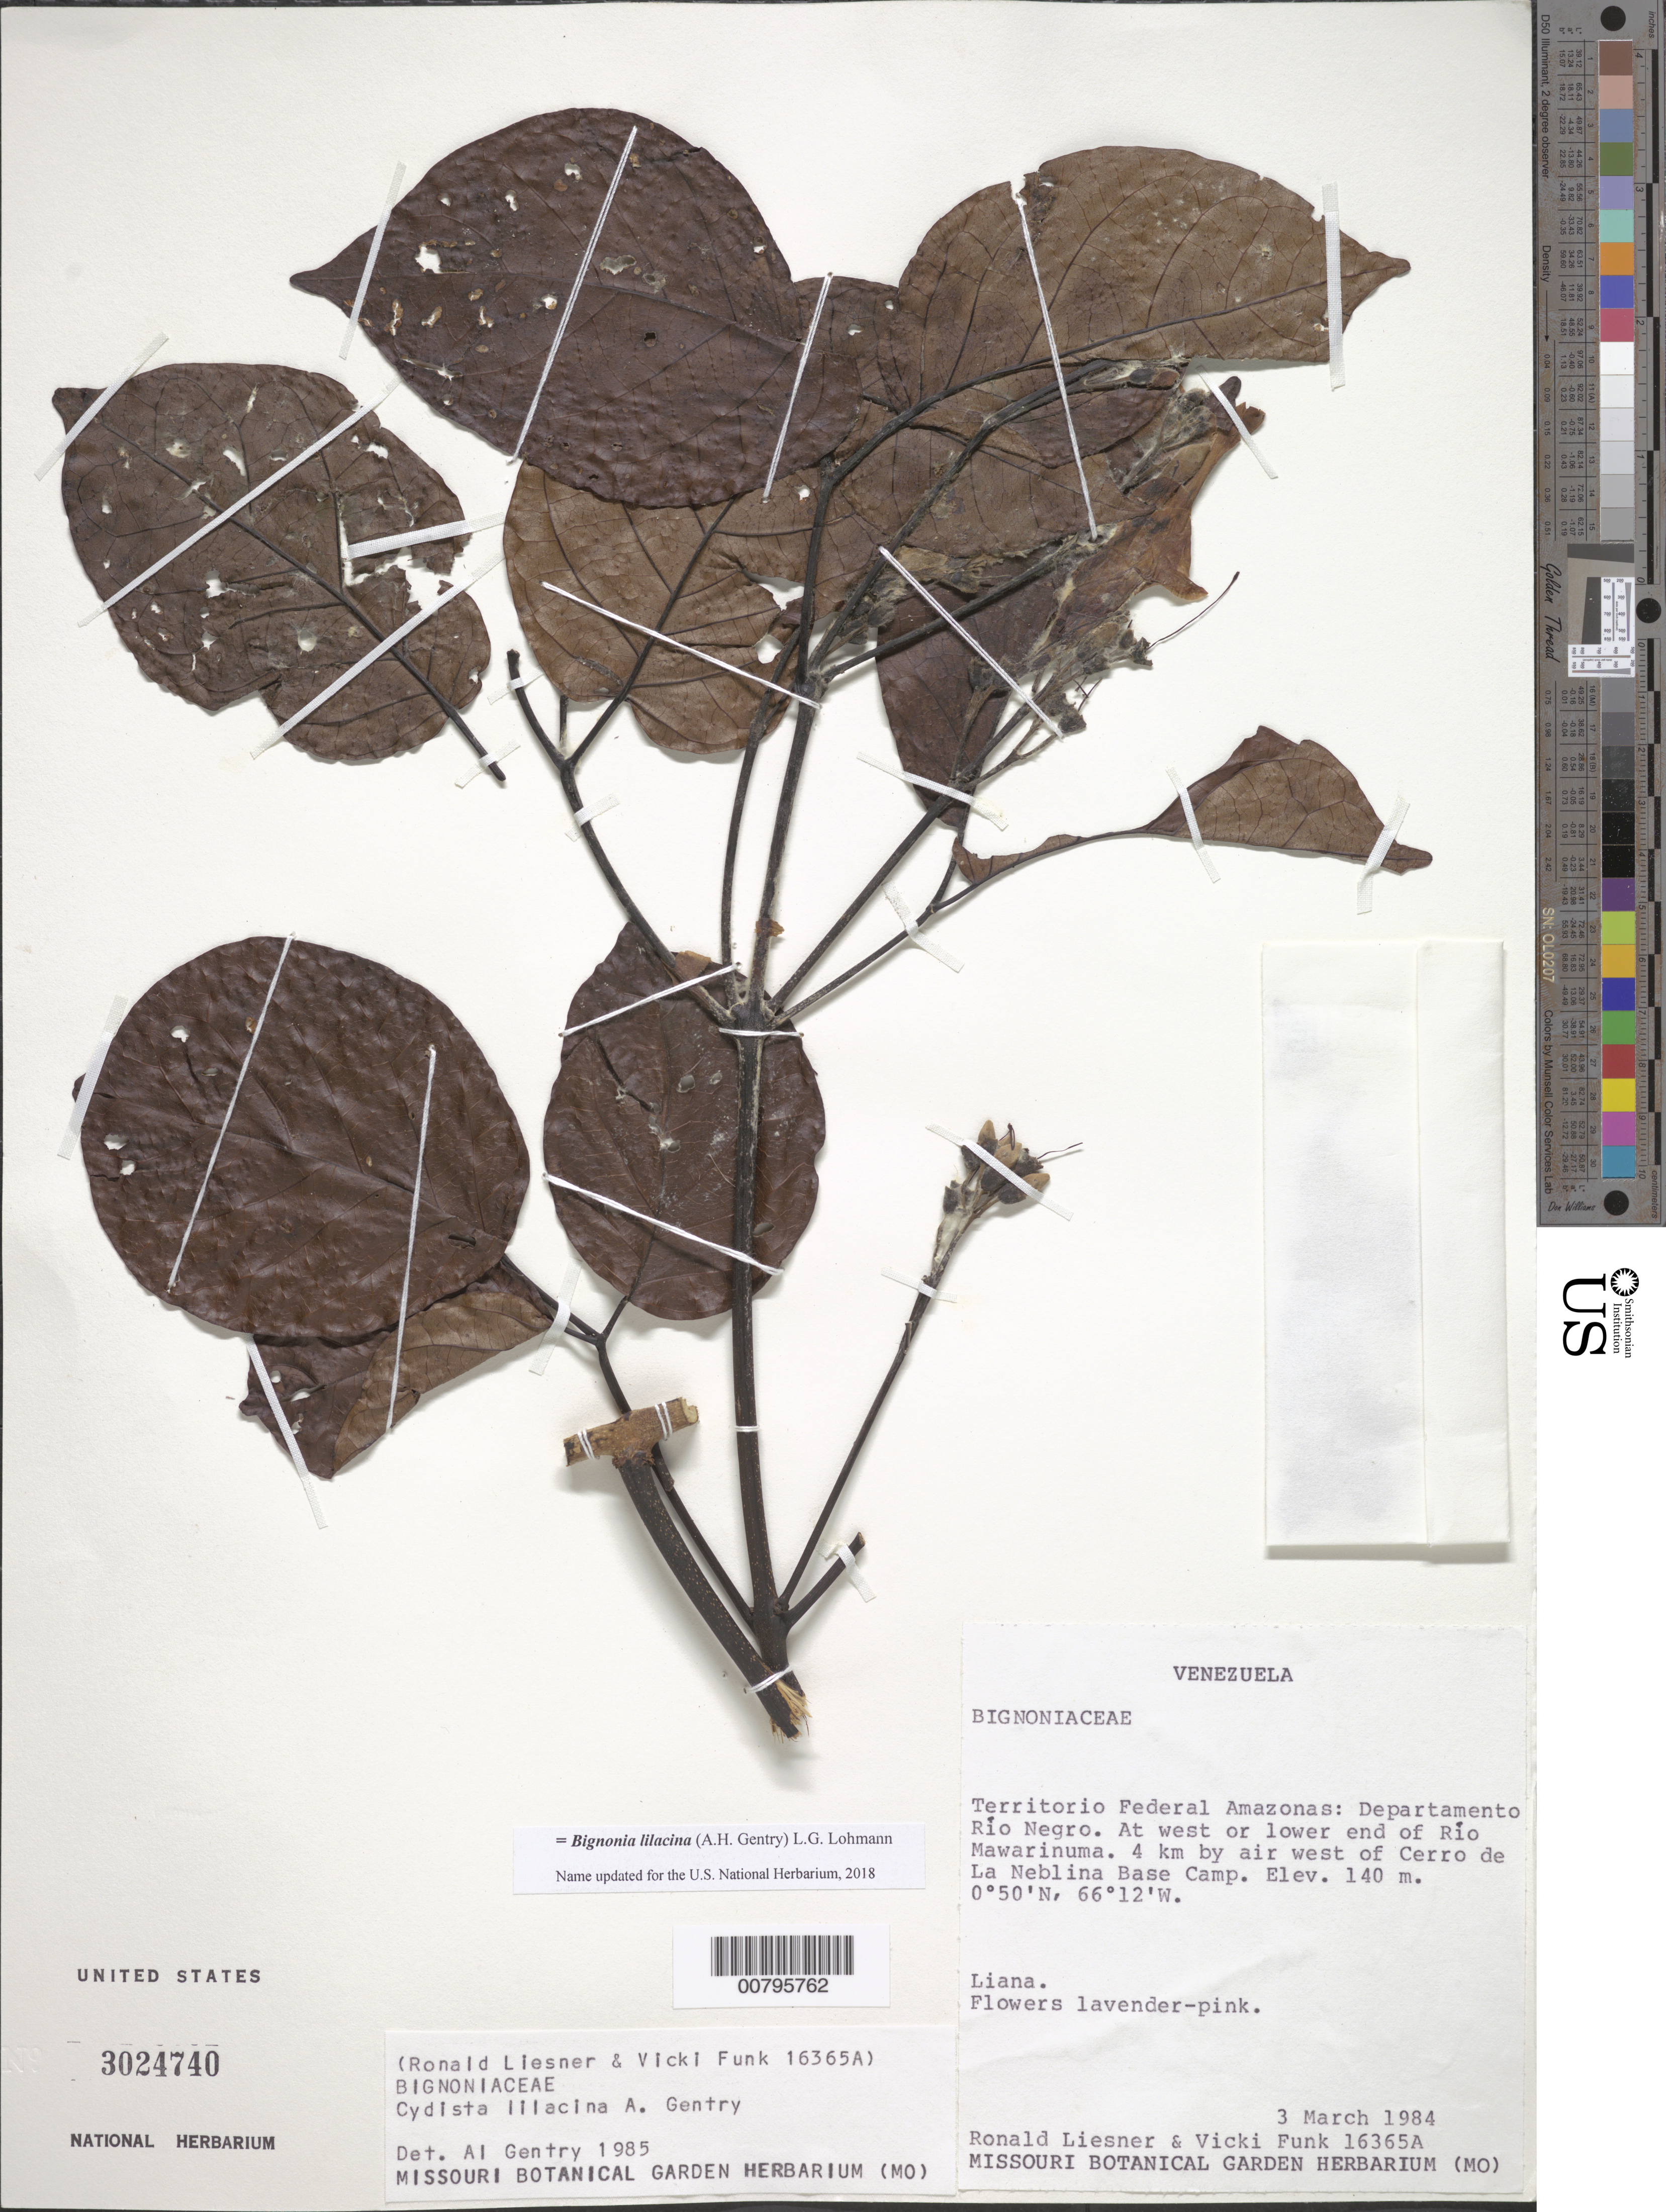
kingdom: Plantae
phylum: Tracheophyta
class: Magnoliopsida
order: Lamiales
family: Bignoniaceae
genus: Bignonia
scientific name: Bignonia lilacina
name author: (A.H. Gentry) L.G. Lohmann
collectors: R. L. Liesner & V. Funk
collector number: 16365 A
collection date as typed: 3-Mar-84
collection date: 1984-03-03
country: Venezuela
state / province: Amazonas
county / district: Río Negro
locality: Río Mawarinuma, at west or lower end; 4 km by air W of Cerro de La Neblina Base Camp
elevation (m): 140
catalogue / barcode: US 3024740